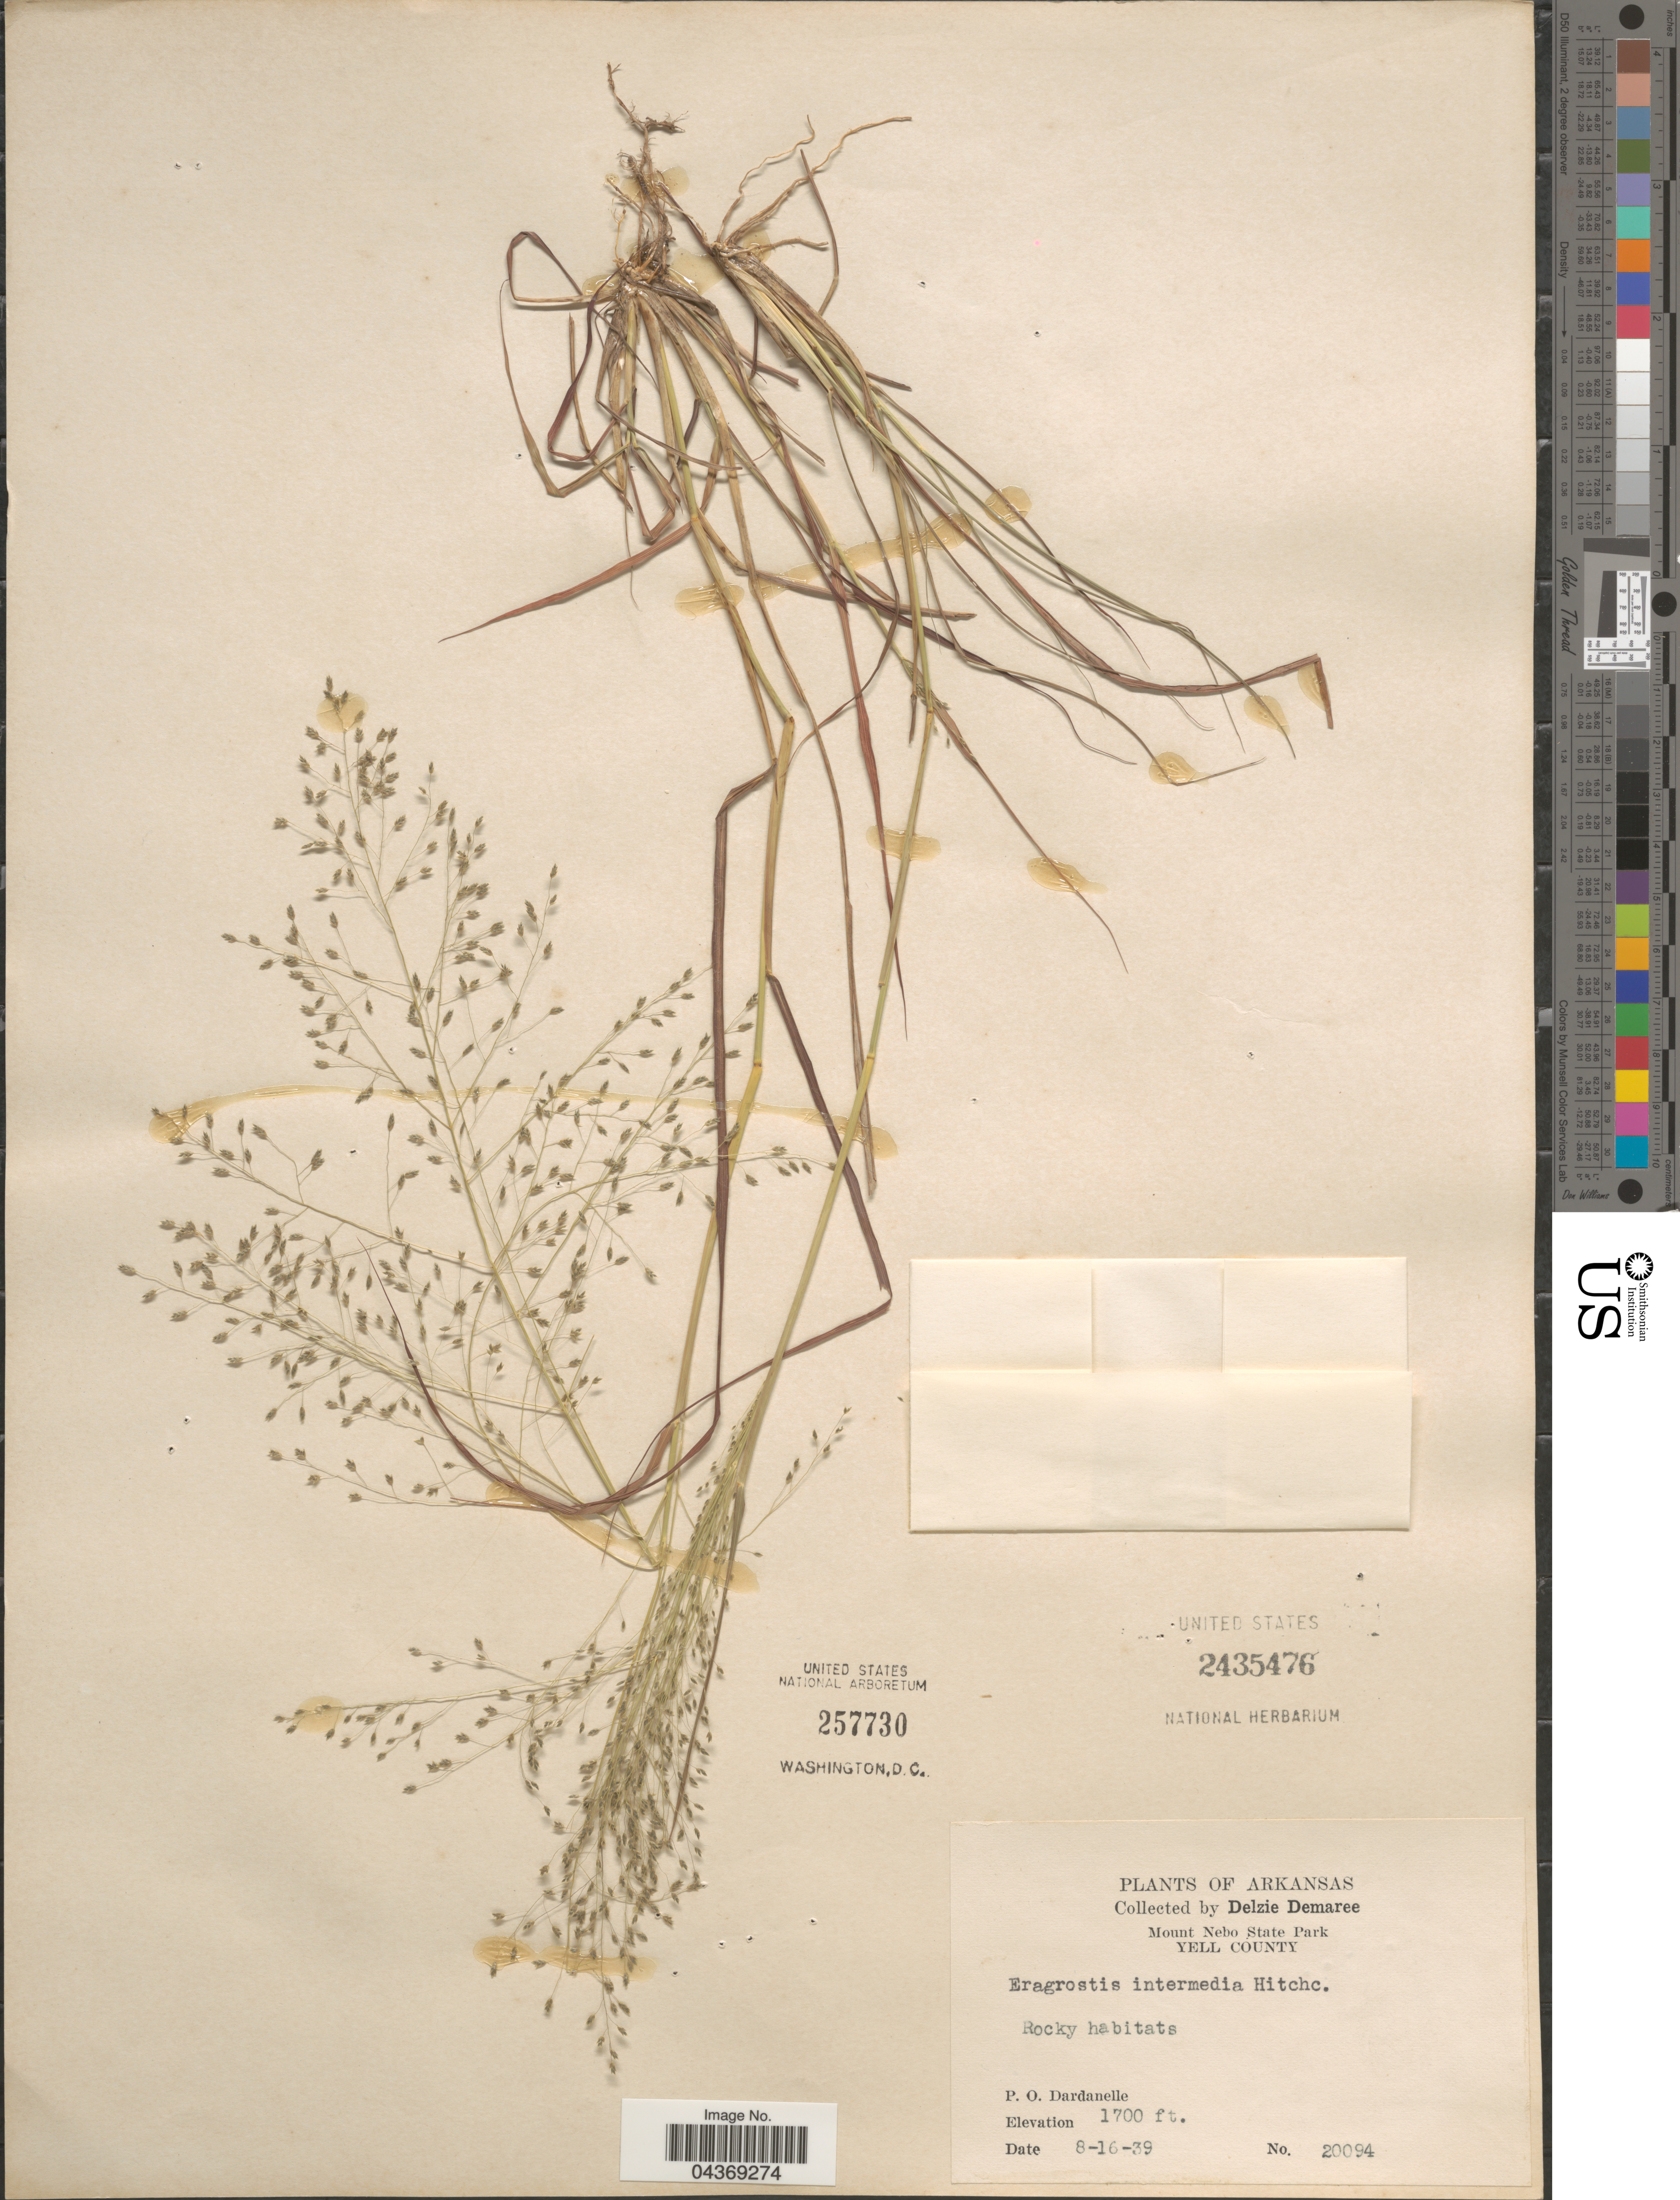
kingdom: Plantae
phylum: Tracheophyta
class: Liliopsida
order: Poales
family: Poaceae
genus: Eragrostis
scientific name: Eragrostis intermedia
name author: Hitchc.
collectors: D. Demaree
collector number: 20094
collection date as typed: Transcribed d/m/y: 16/8/39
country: United States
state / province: Arkansas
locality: Mount Nebo State Park. Yell County. P.O. Dardanelle.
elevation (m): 518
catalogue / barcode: US 2435476